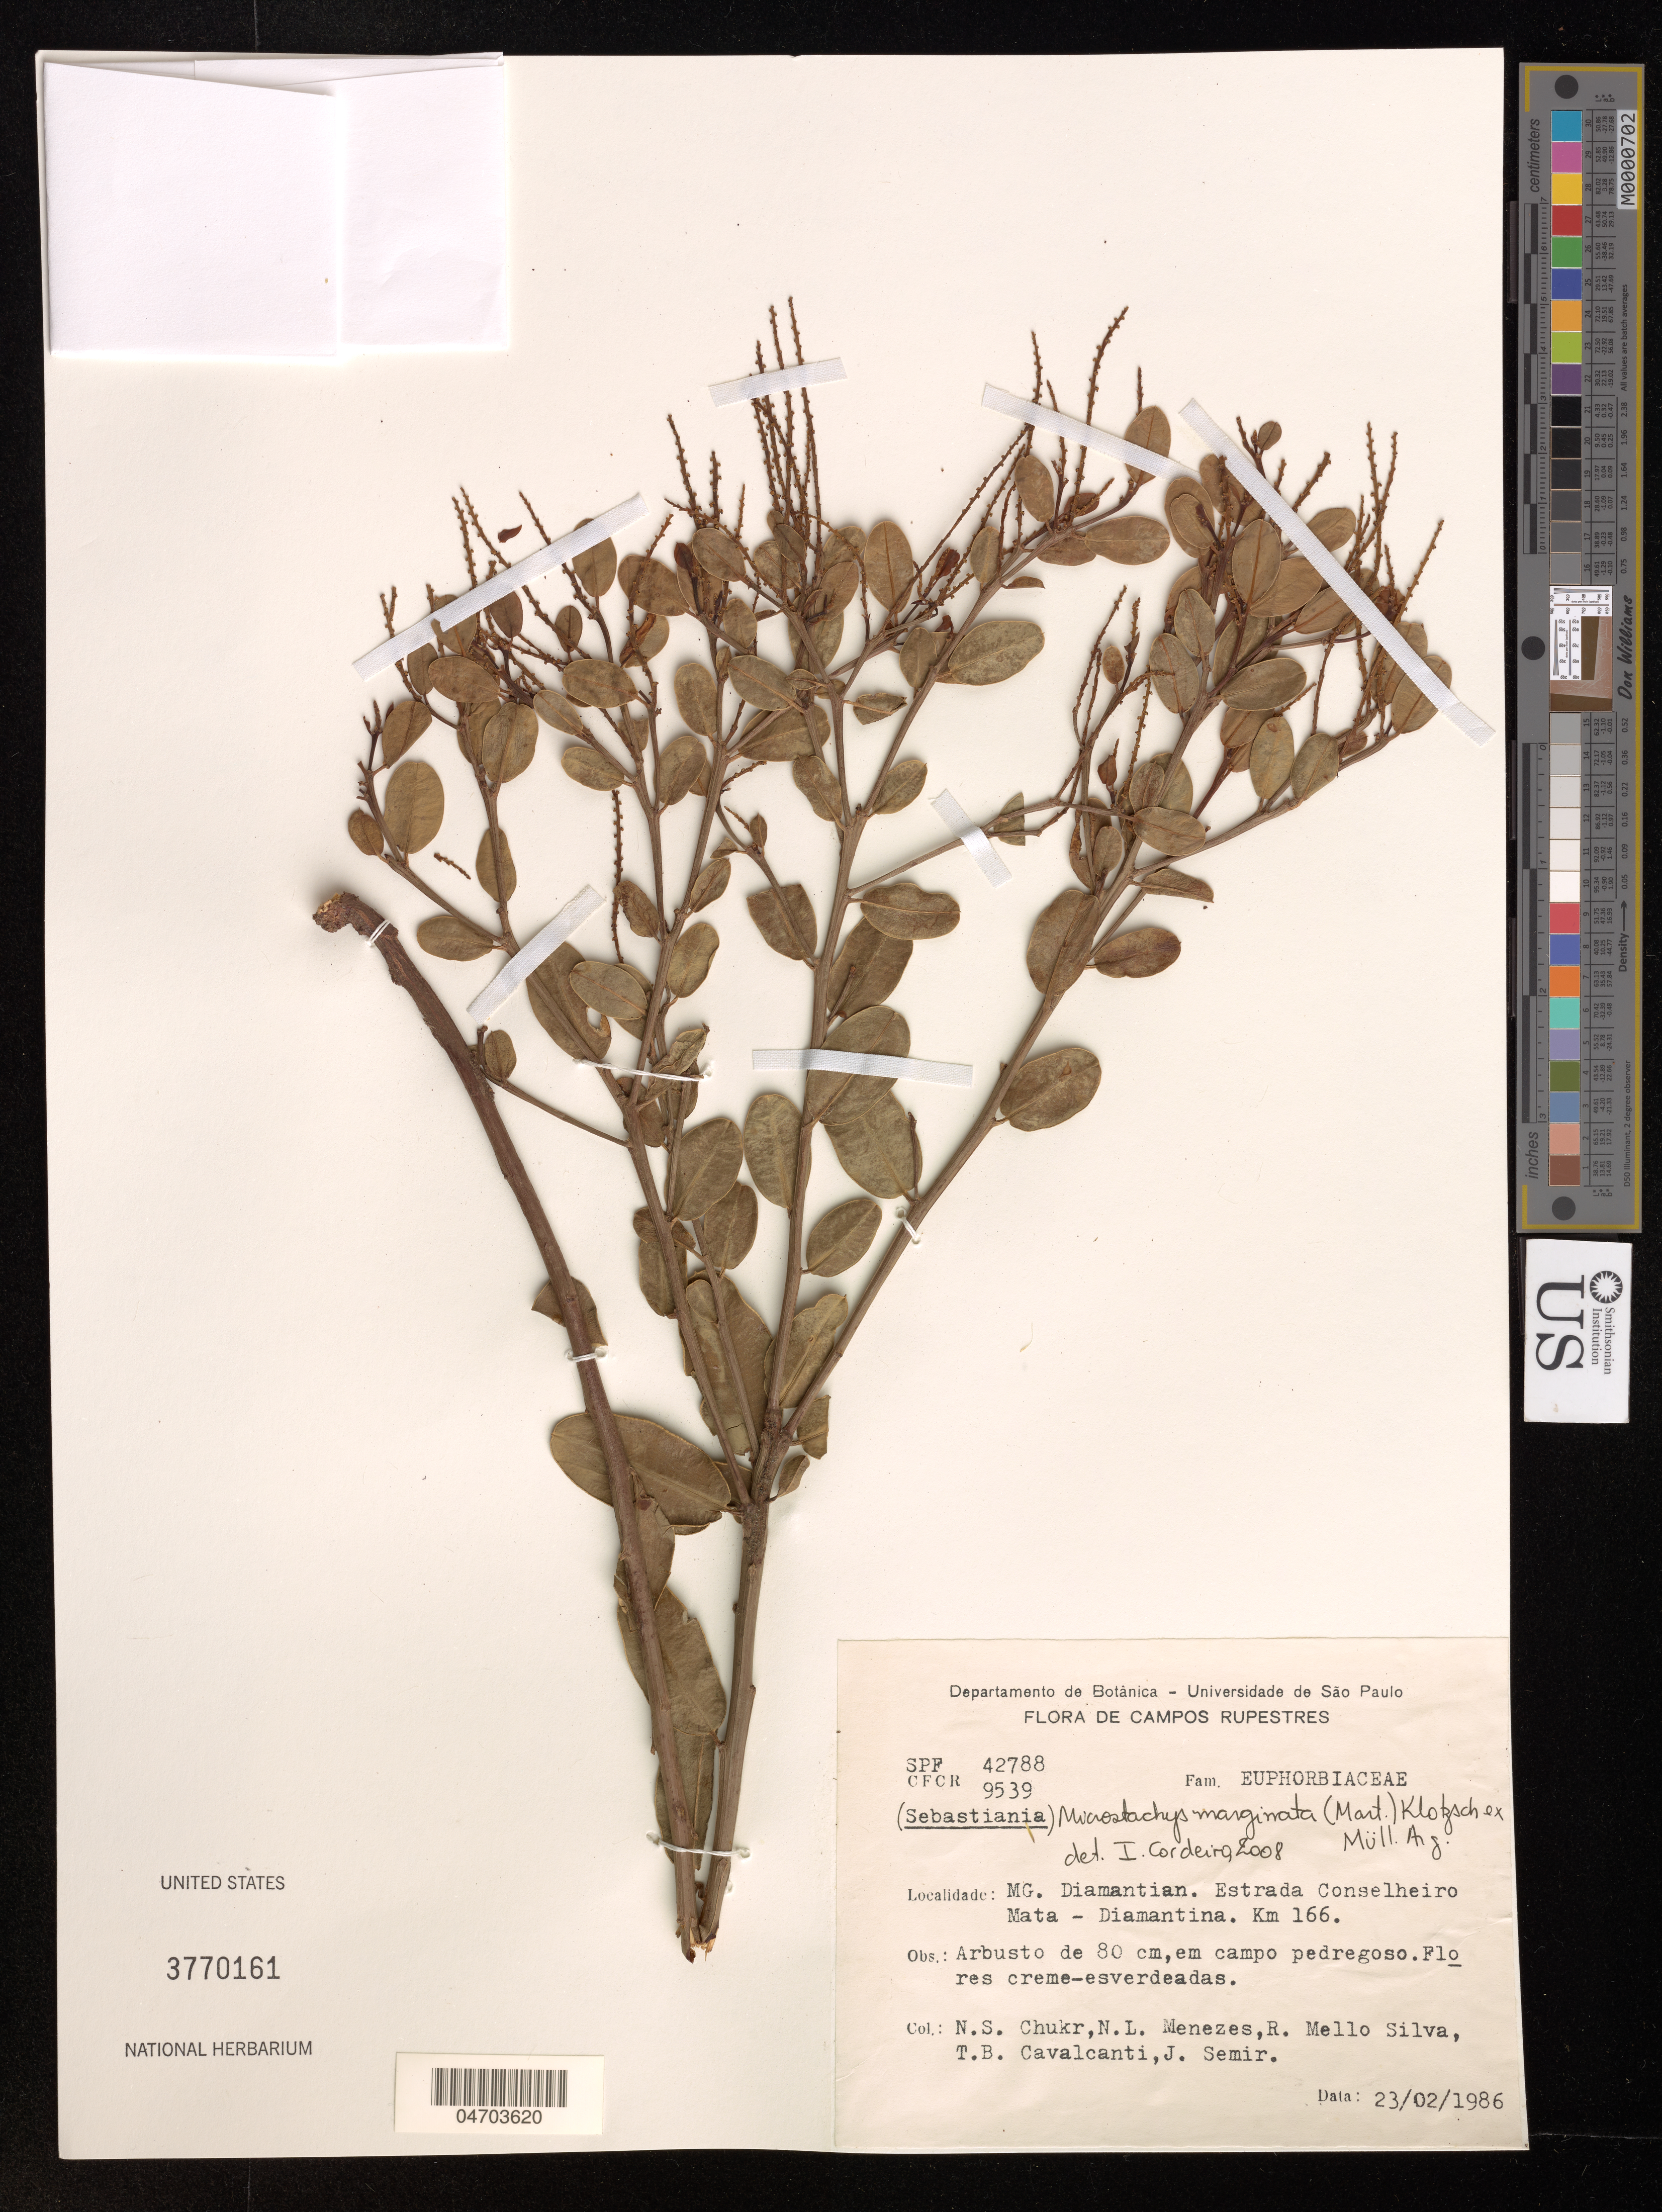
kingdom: Plantae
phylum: Tracheophyta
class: Magnoliopsida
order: Malpighiales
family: Euphorbiaceae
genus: Microstachys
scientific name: Microstachys marginata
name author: (Mart.) Klotzsch ex Müll. Arg.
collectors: N. Chukr, R. Menezes, R. Mello Silva & T. Cavalcante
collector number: SPF42788/CFCR9539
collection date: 1986-02-23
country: Brazil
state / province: Minas Gerais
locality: Campos Rupestres. Diamantian. Estrada Conselheiro Mata-Diamantina, Km 166.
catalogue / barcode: US 3770161